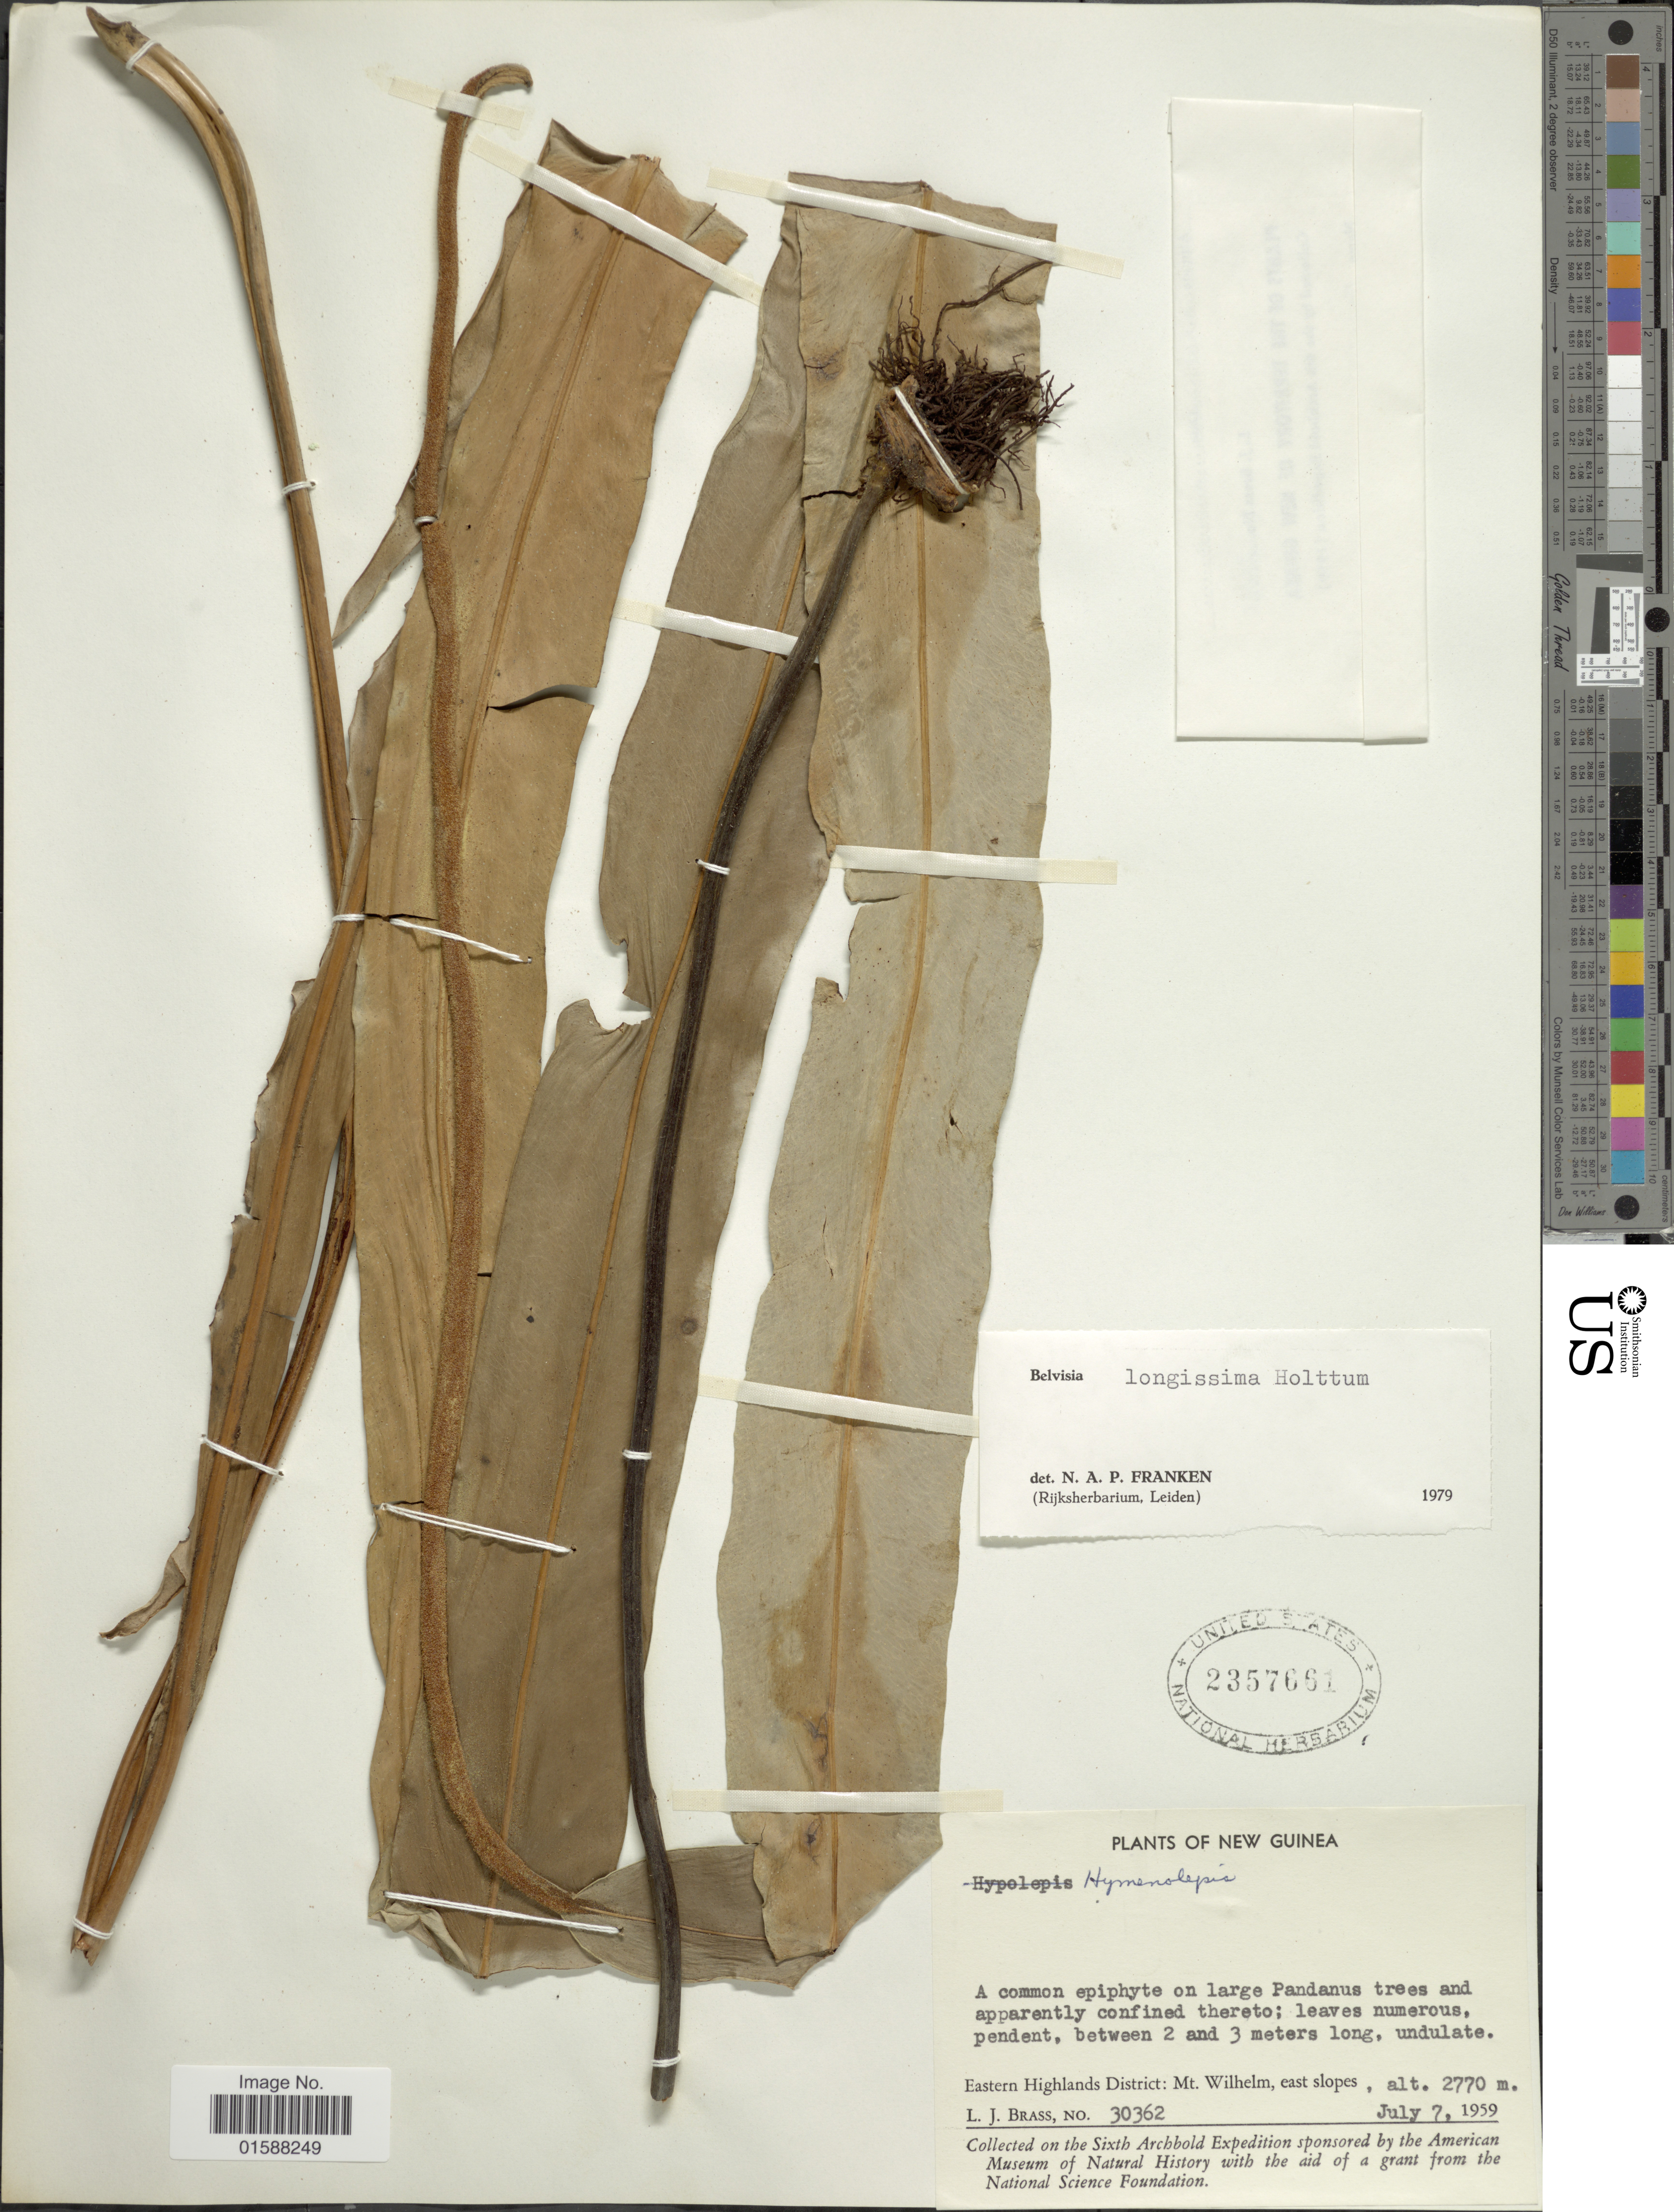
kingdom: Plantae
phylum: Tracheophyta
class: Polypodiopsida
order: Polypodiales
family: Polypodiaceae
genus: Lepisorus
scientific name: Lepisorus validinervis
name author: (Kunze) Li S. Wang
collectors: L. J. Brass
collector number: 30362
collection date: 1959-07-07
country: Papua New Guinea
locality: New Guinea. Eastern Highlands District: Mt. Wilhelm, east slopes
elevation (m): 2770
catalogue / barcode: US 2357661